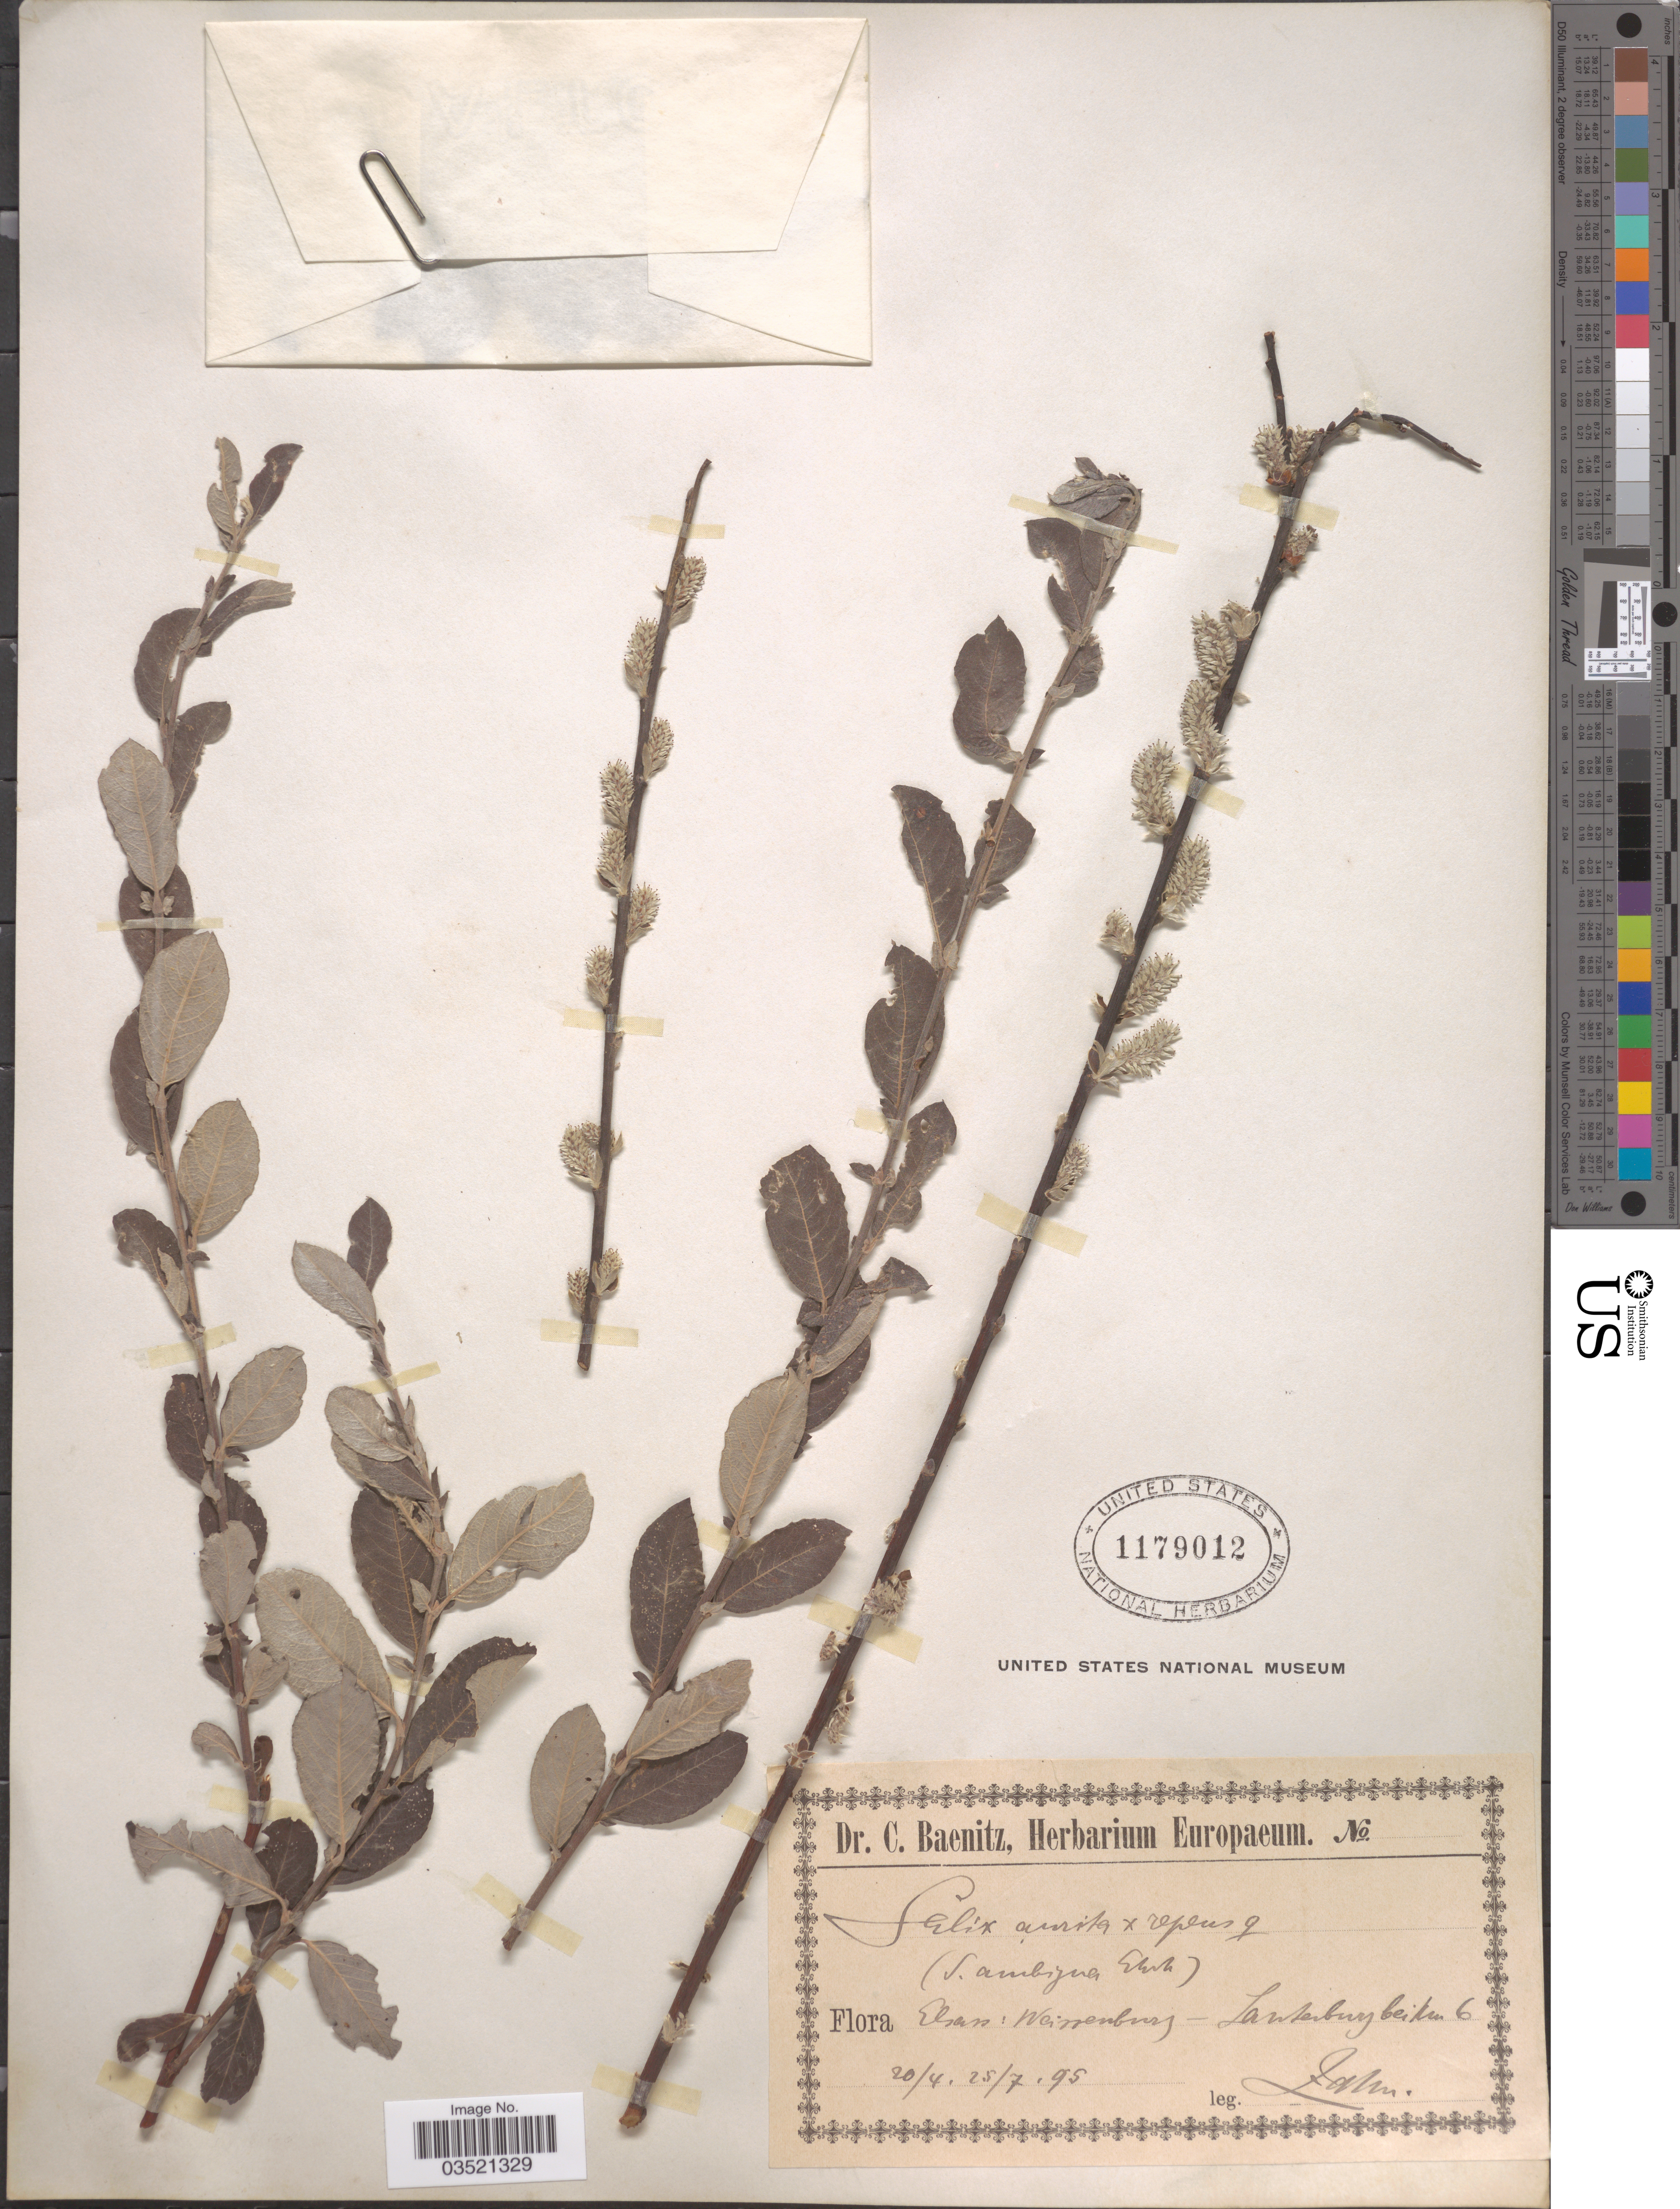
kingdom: Plantae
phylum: Tracheophyta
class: Magnoliopsida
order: Malpighiales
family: Salicaceae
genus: Salix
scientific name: Salix aurita x S. repens L.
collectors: Zahn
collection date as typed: Transcribed d/m/y: 20/4/95 to 25/7/95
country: France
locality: Elsass: Weissenburg - Lauterburg bei km 6.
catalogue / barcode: US 1179012